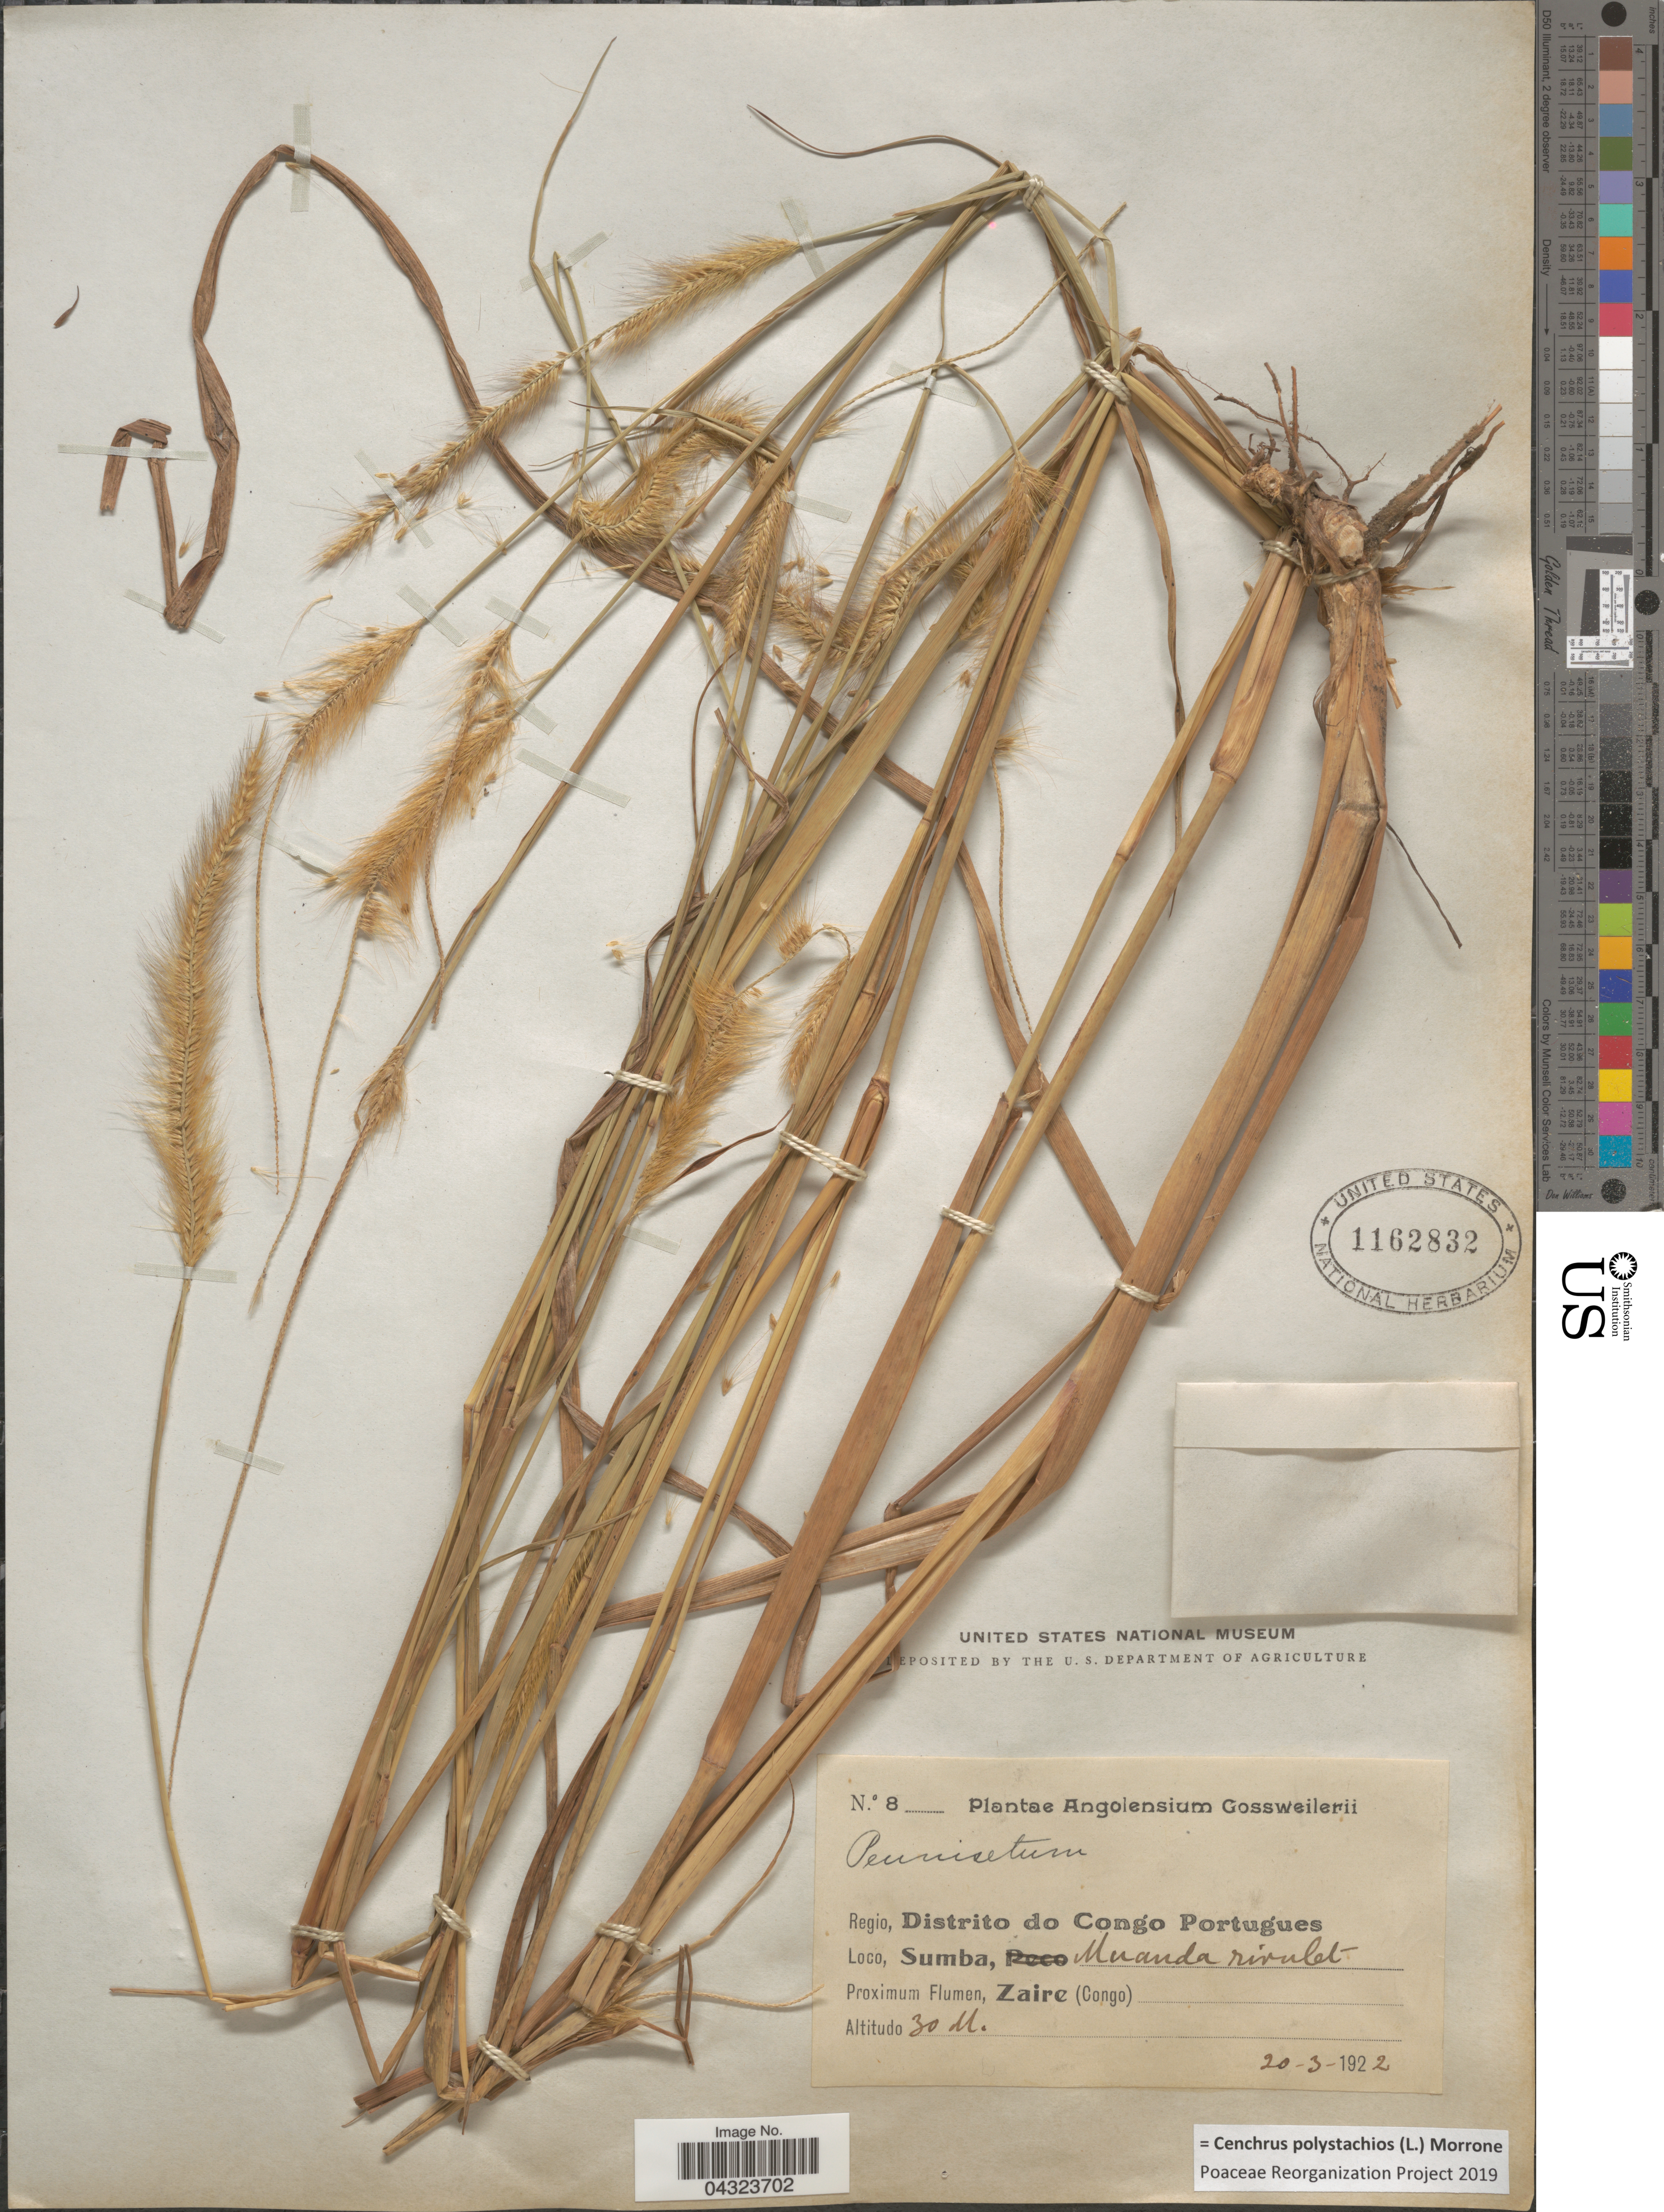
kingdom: Plantae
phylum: Tracheophyta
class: Liliopsida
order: Poales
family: Poaceae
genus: Cenchrus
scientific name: Cenchrus polystachios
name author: (L.) Morrone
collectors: -. Gossweiler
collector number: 8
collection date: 1922-03-20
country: Angola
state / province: Zaire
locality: Regio, Distrito do Congo Portugues. Dumba, Muanda rivulet. Proximum Flumen, Zaire (Congo).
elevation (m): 30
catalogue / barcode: US 1162832